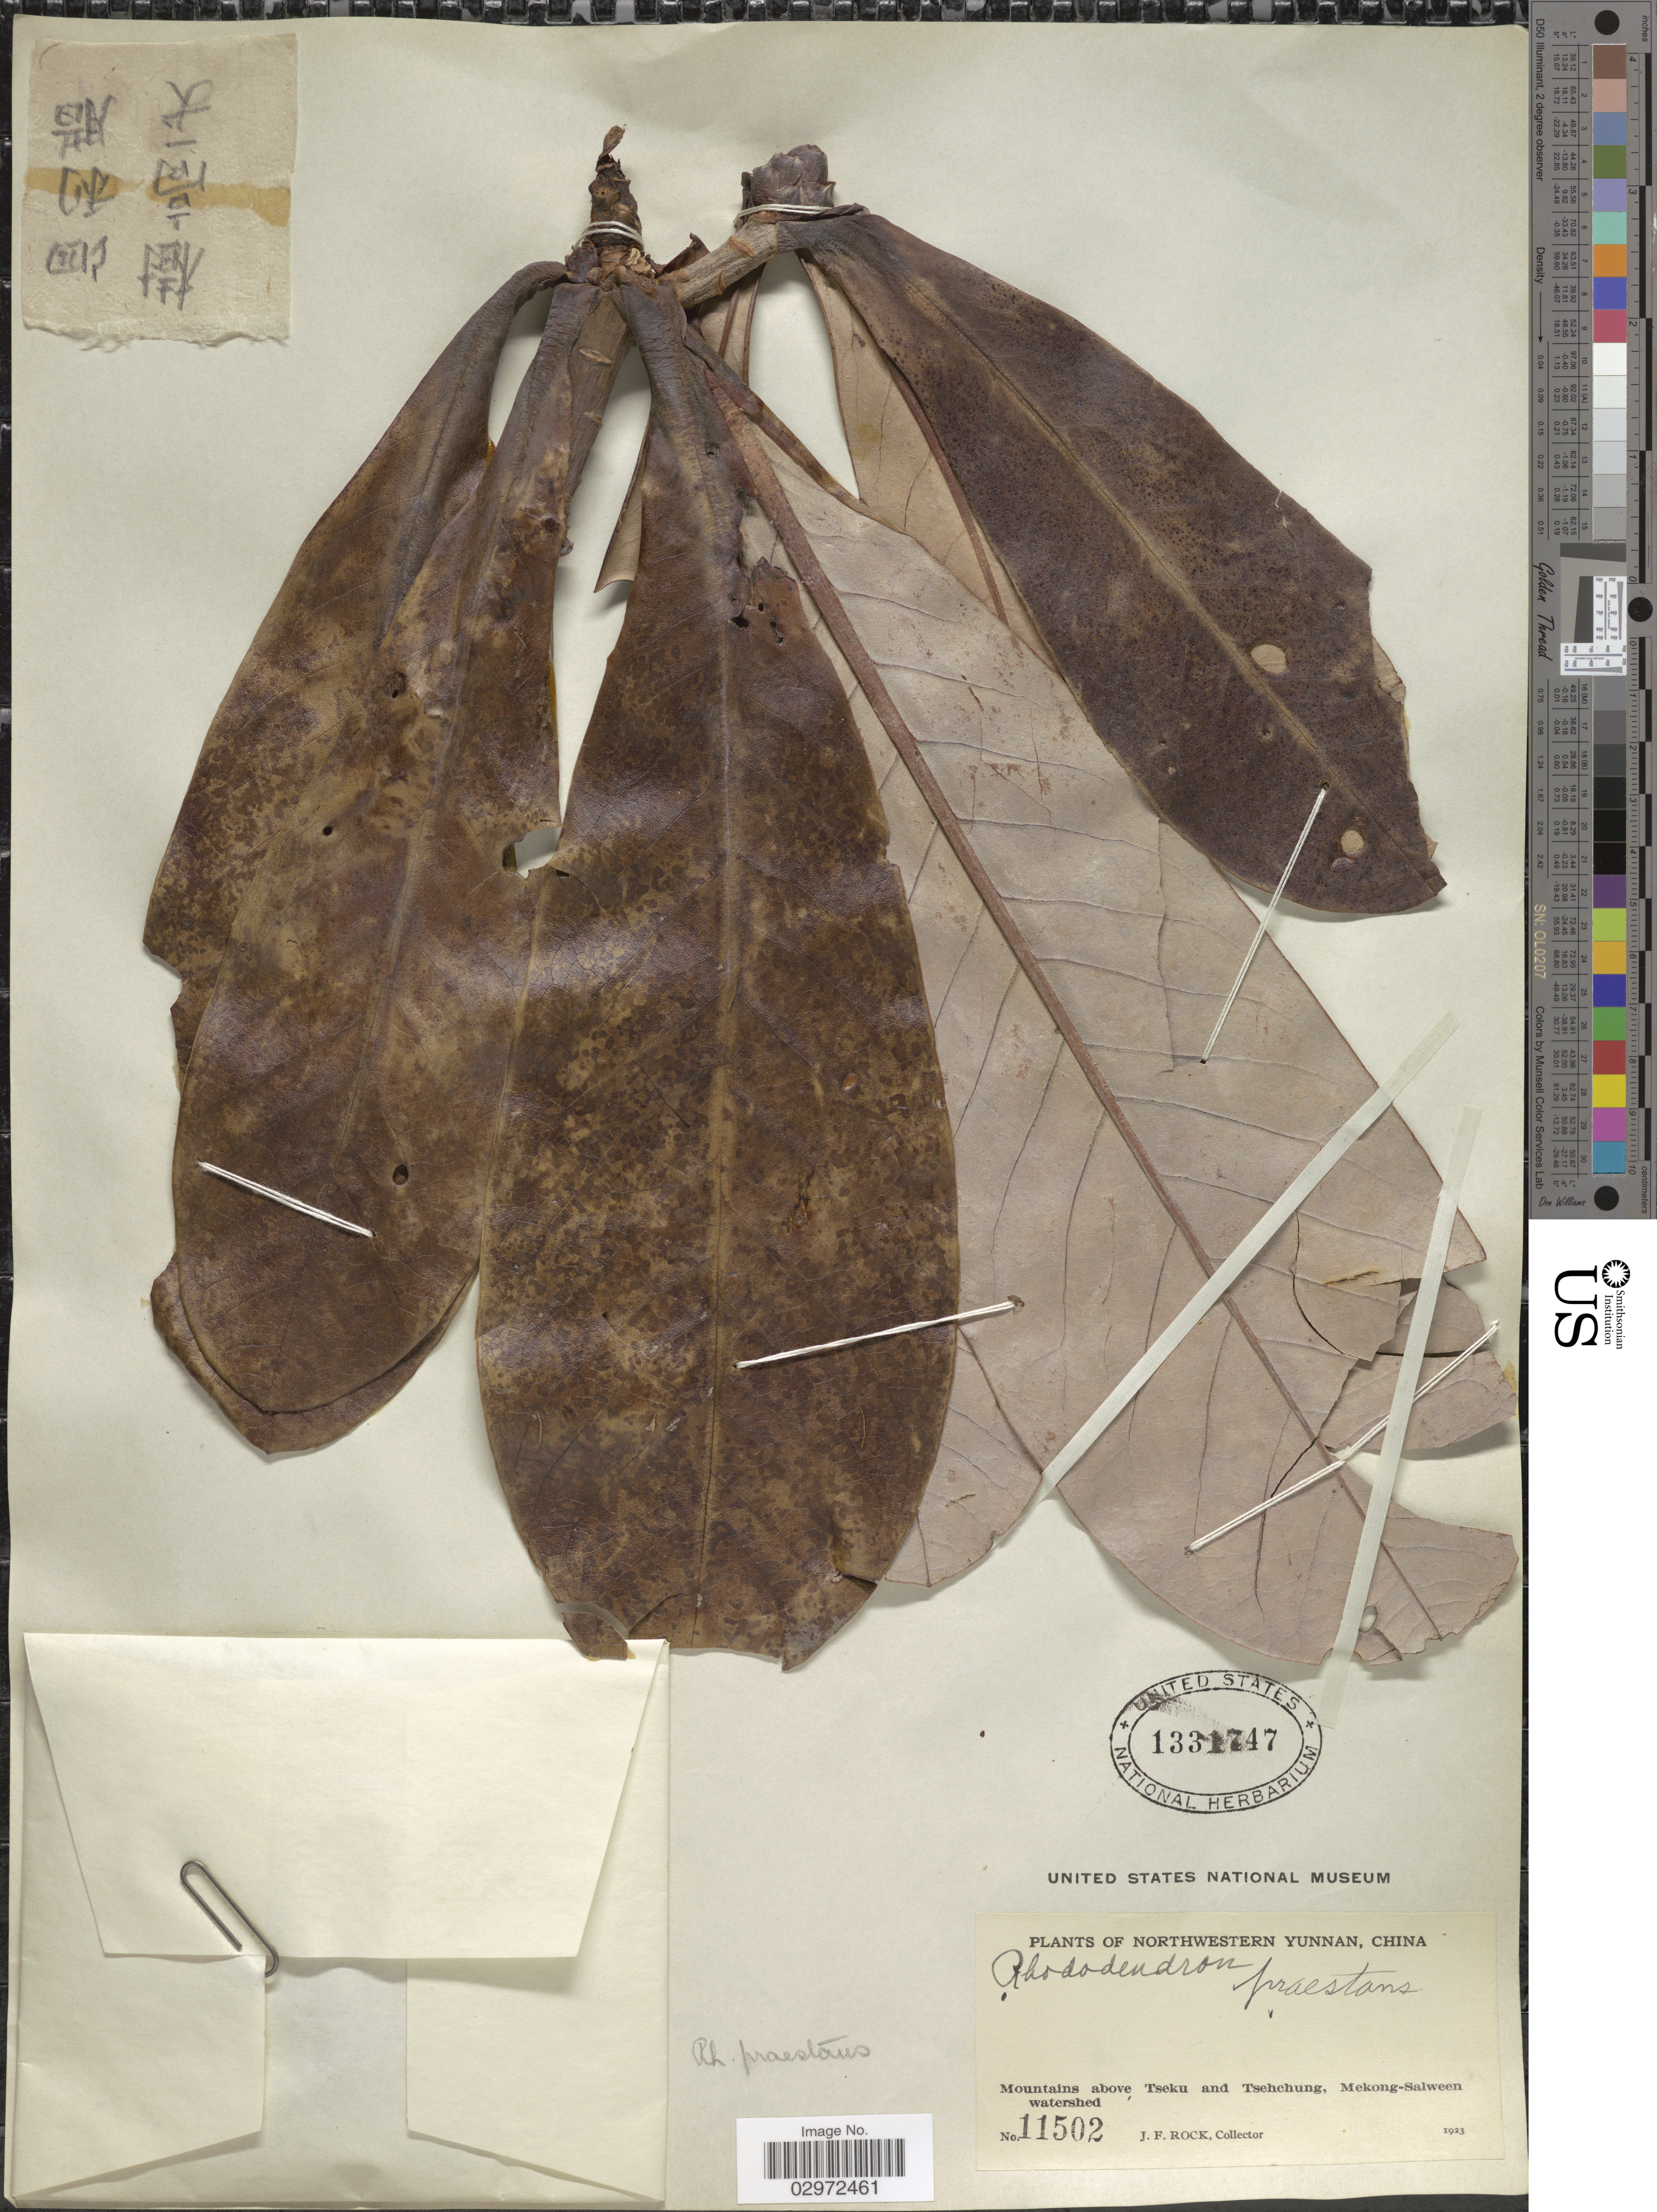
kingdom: Plantae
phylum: Tracheophyta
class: Magnoliopsida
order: Ericales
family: Ericaceae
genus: Rhododendron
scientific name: Rhododendron praestans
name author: Balf. f. & W.W. Sm.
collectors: J. Rock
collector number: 11502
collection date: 1923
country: China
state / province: Yunnan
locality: Northwestern Yunnan, Mountains above Tseku and Tsehchung, Mekong-Salween watershed.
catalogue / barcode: US 1331747